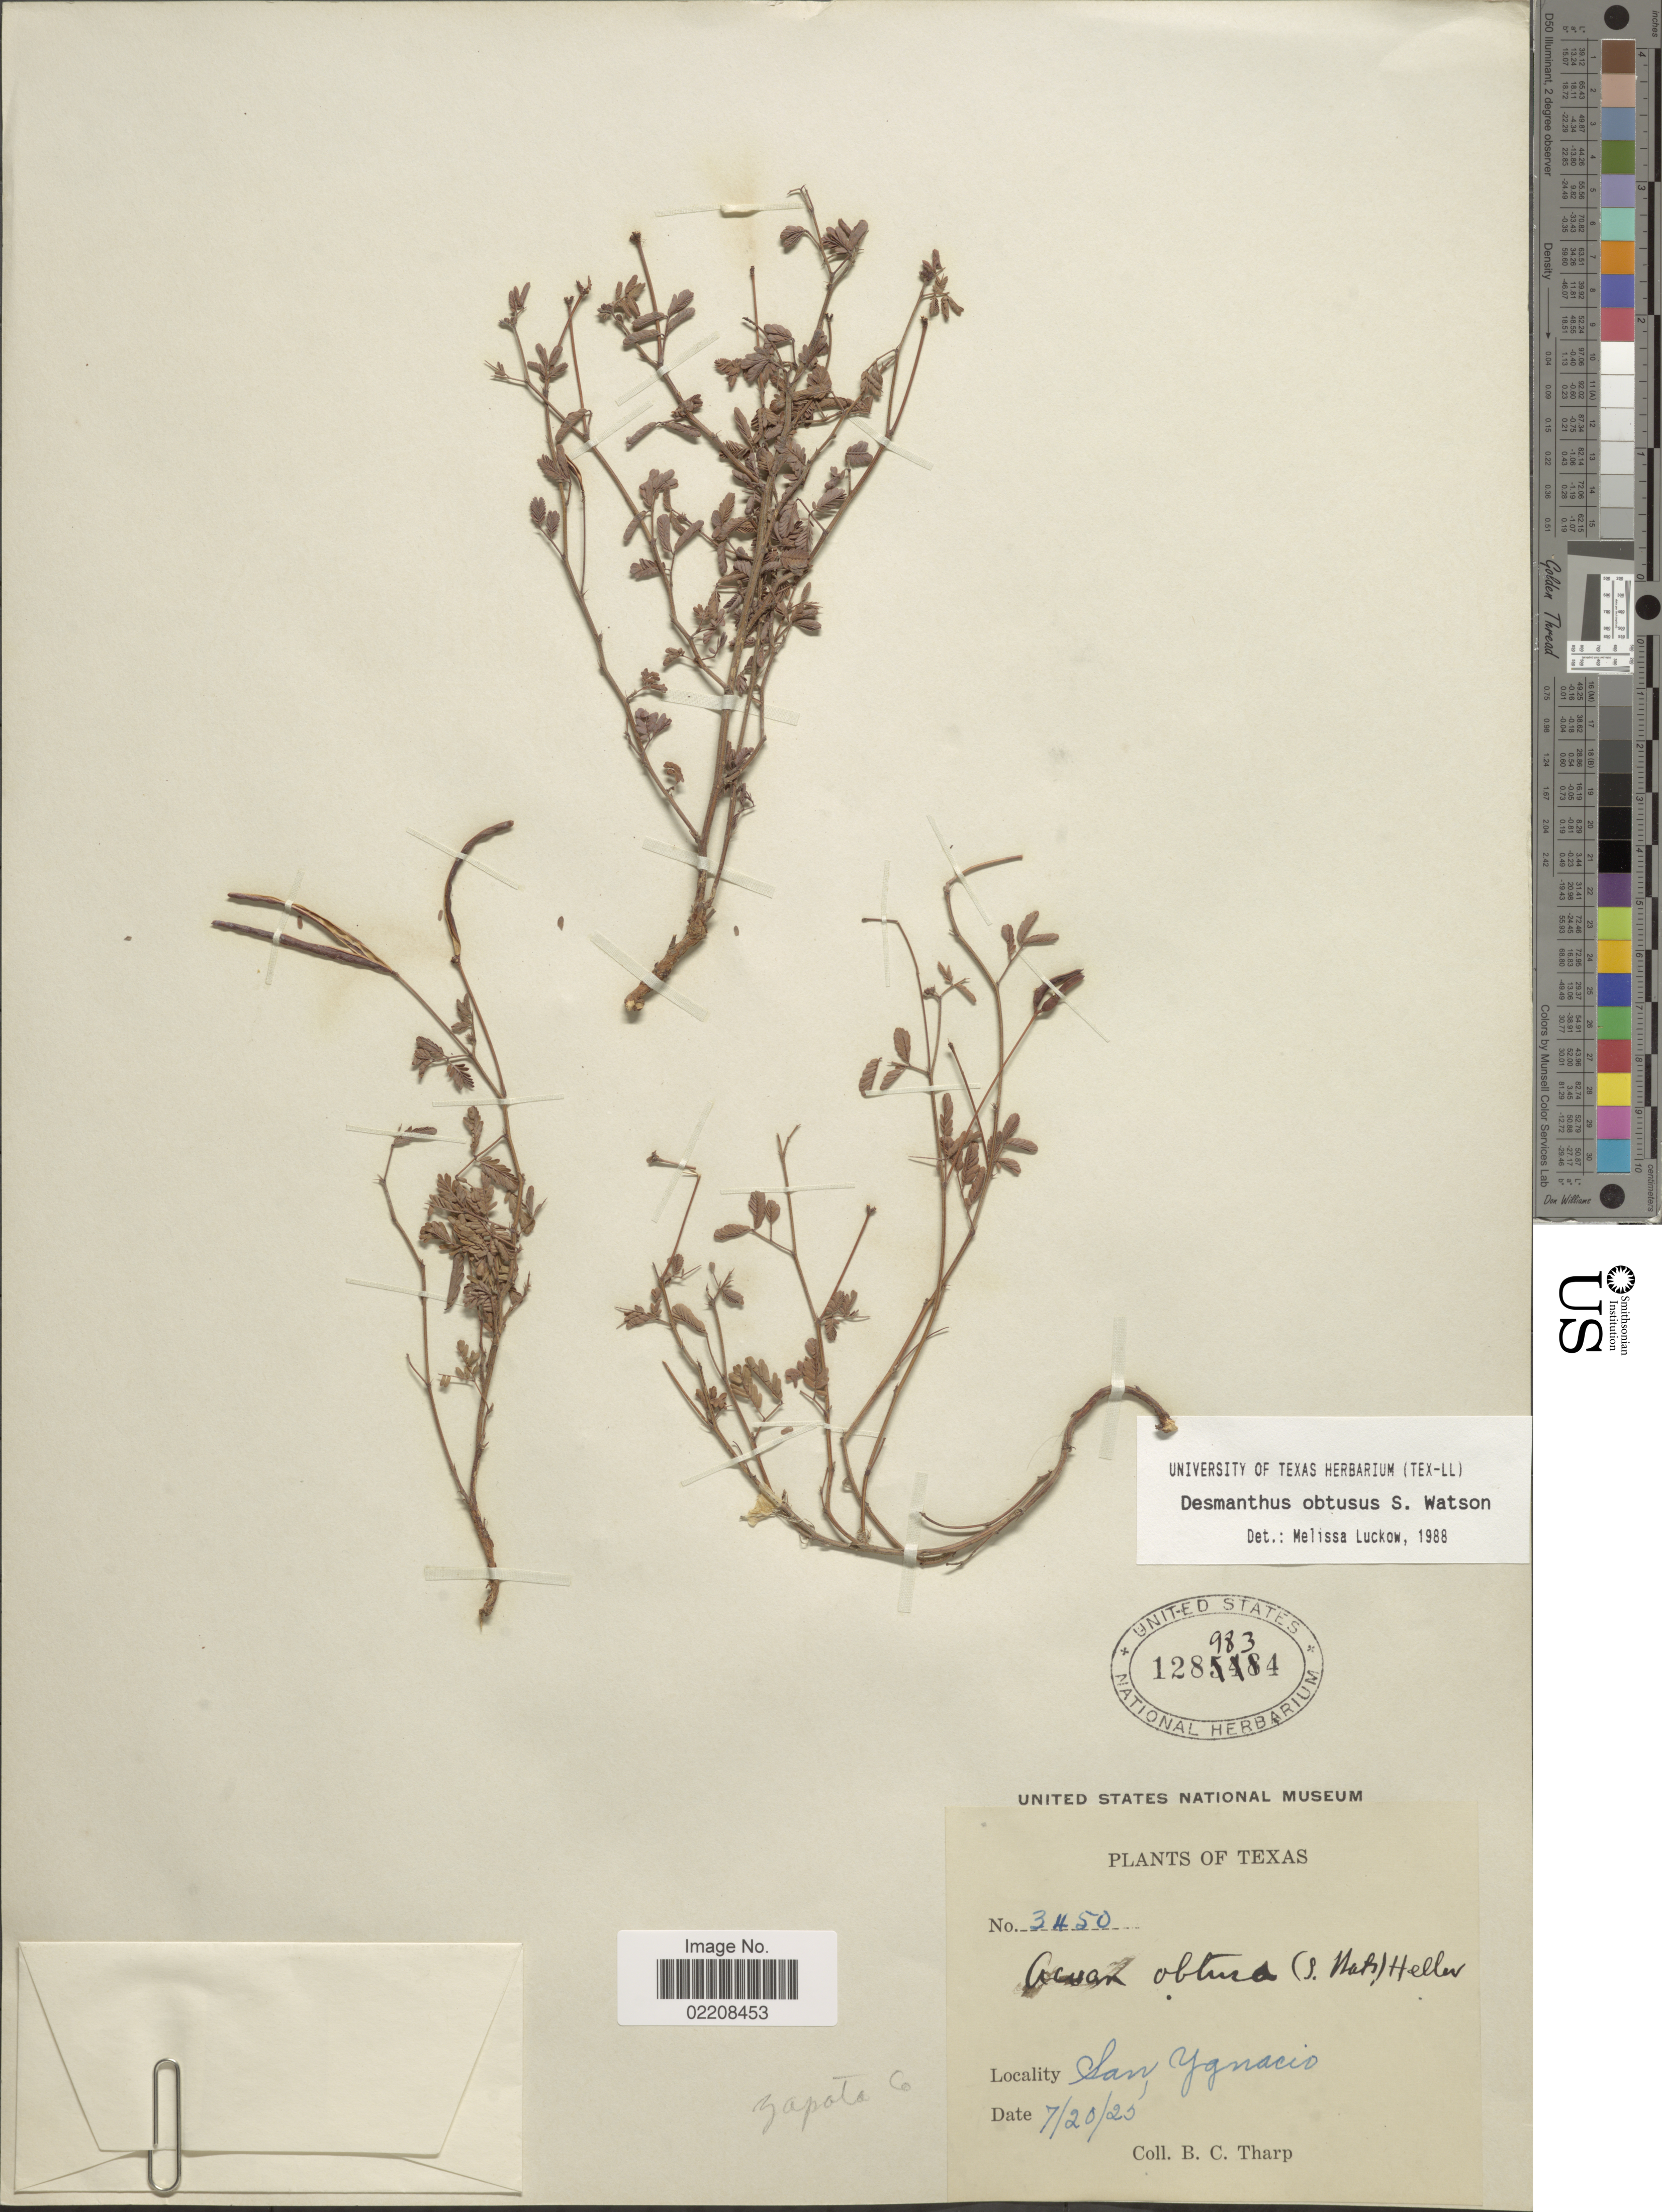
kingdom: Plantae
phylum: Tracheophyta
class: Magnoliopsida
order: Fabales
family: Fabaceae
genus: Desmanthus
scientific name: Desmanthus obtusus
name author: S. Watson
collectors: B. C. Tharp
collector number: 3450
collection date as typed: Transcribed d/m/y: 20/7/25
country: United States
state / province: Texas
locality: San Ygnacio. Zapota Co.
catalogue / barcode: US 1289834